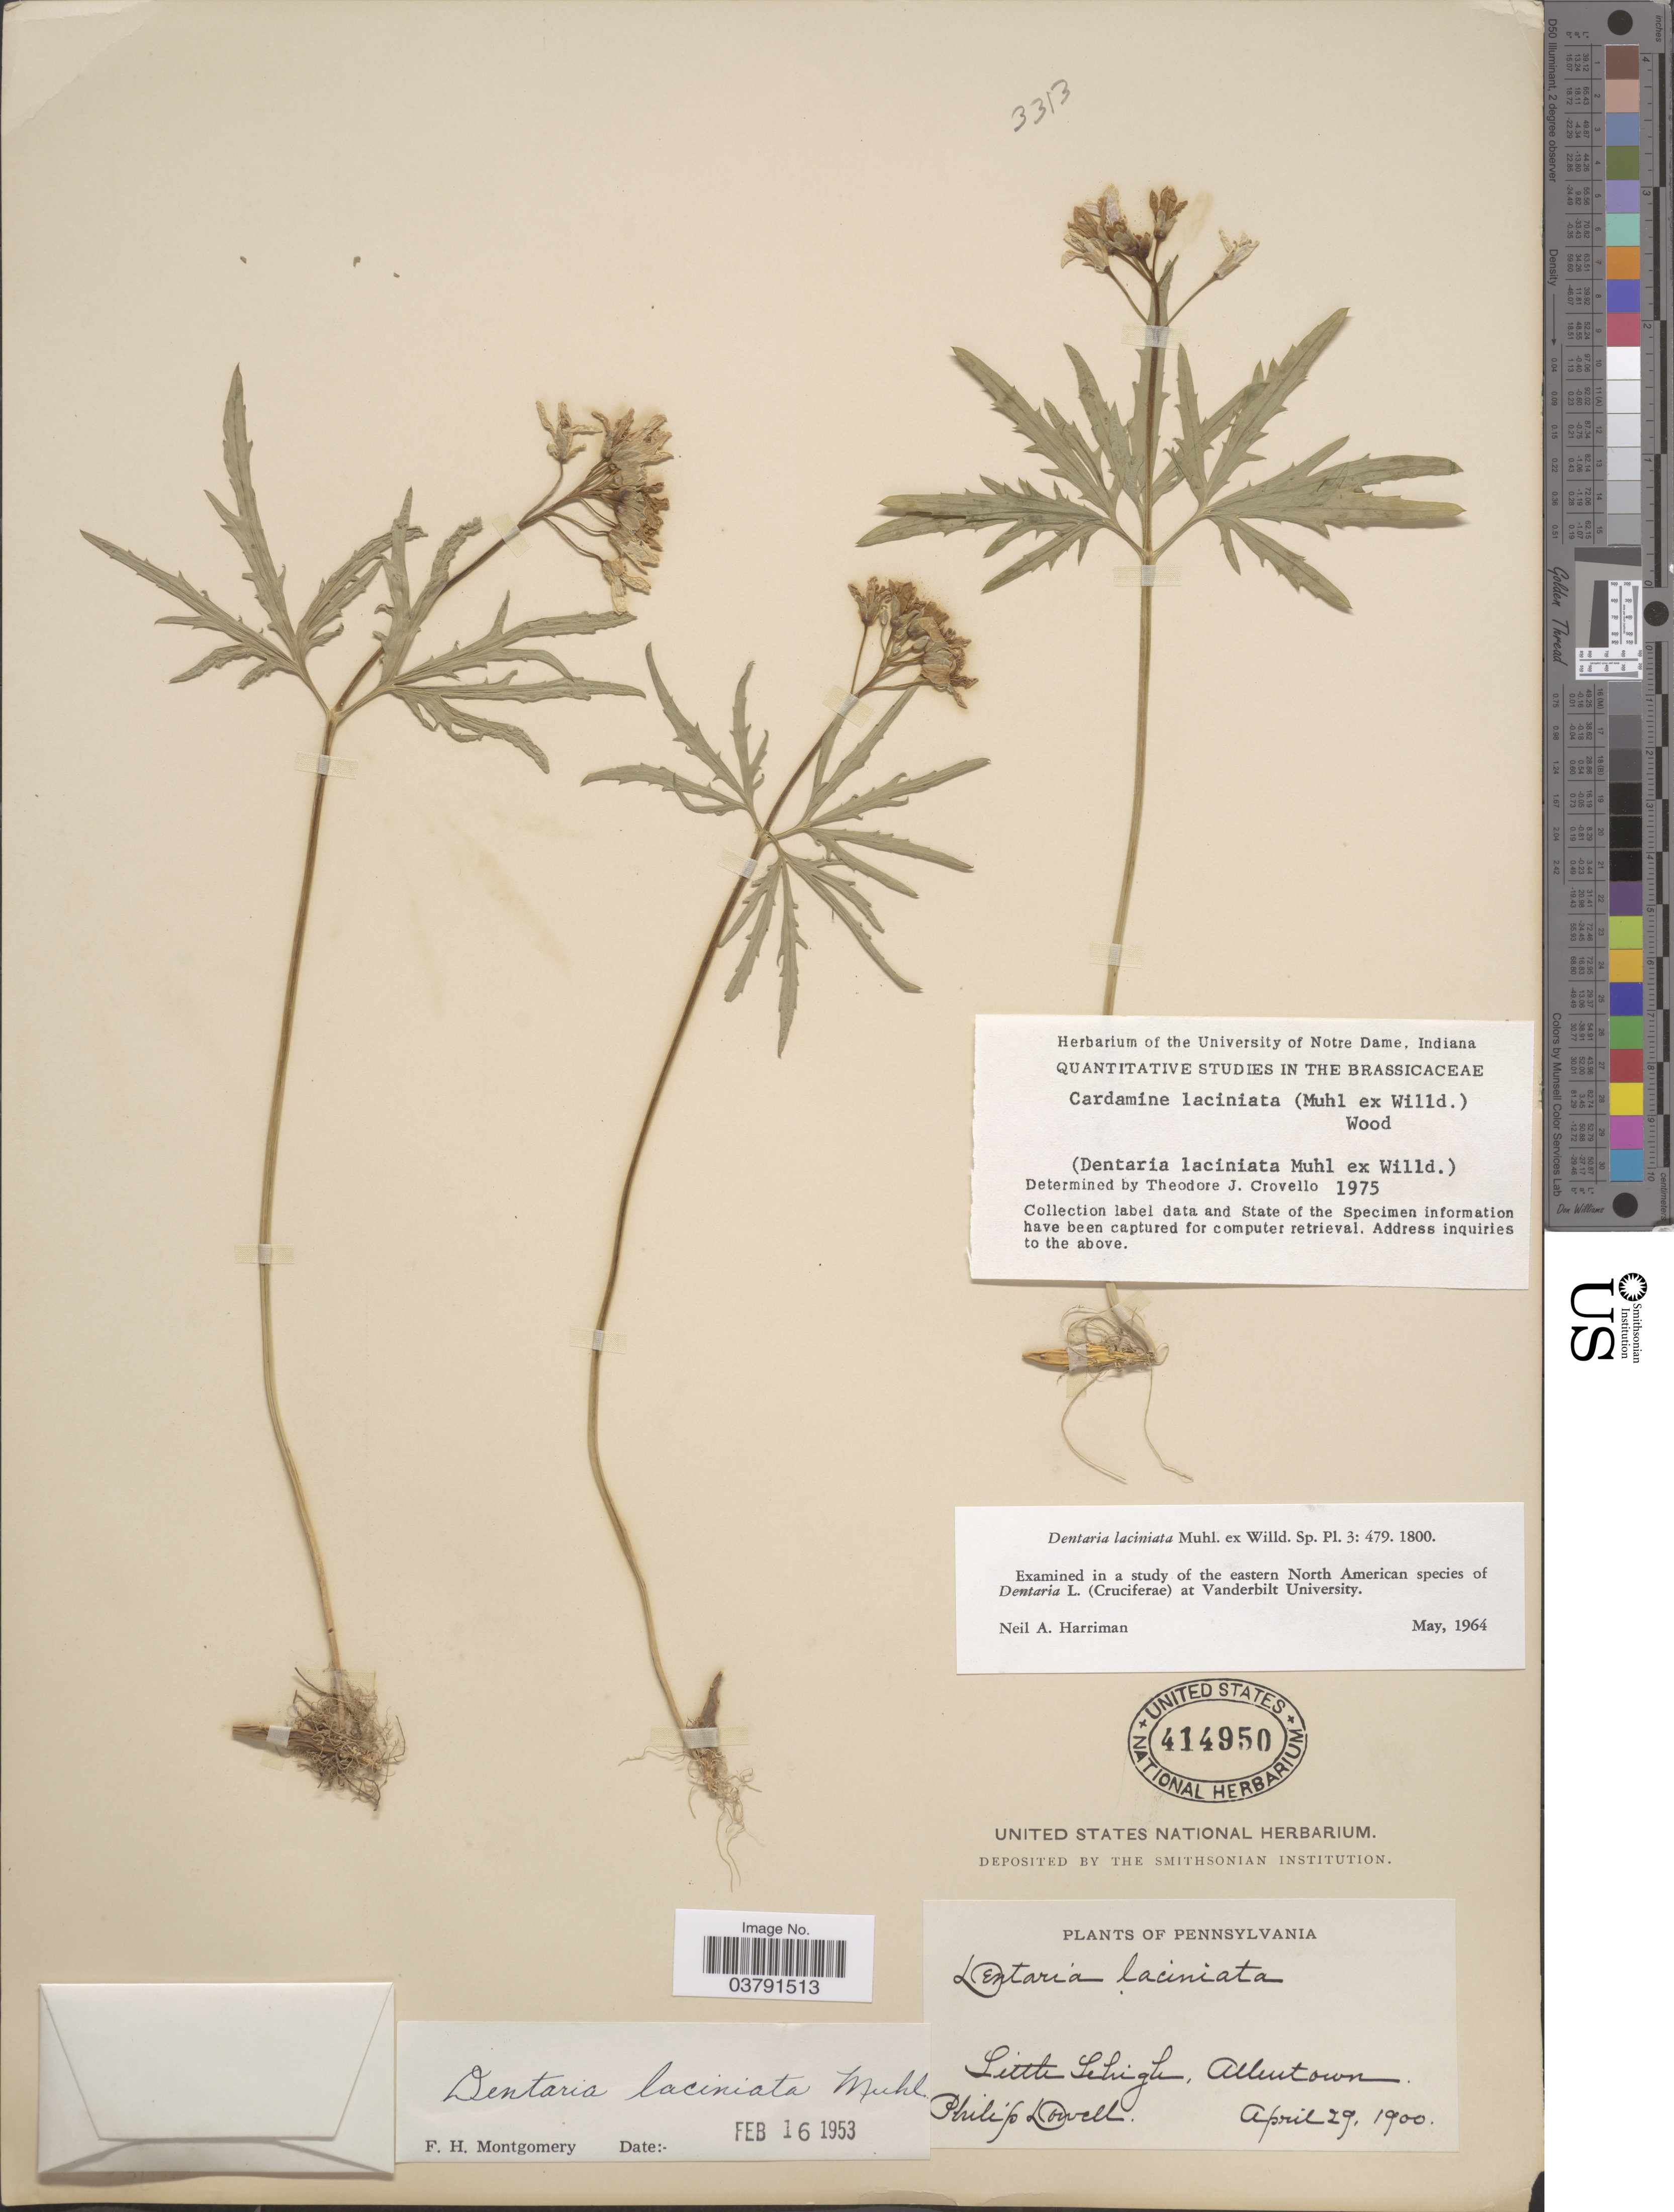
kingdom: Plantae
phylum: Tracheophyta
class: Magnoliopsida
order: Brassicales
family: Brassicaceae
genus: Dentaria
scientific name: Dentaria laciniata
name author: Muhl.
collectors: P. Dowell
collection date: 1900-04-29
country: United States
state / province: Pennsylvania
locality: Little Lehigh, Allentown.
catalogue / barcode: US 414950